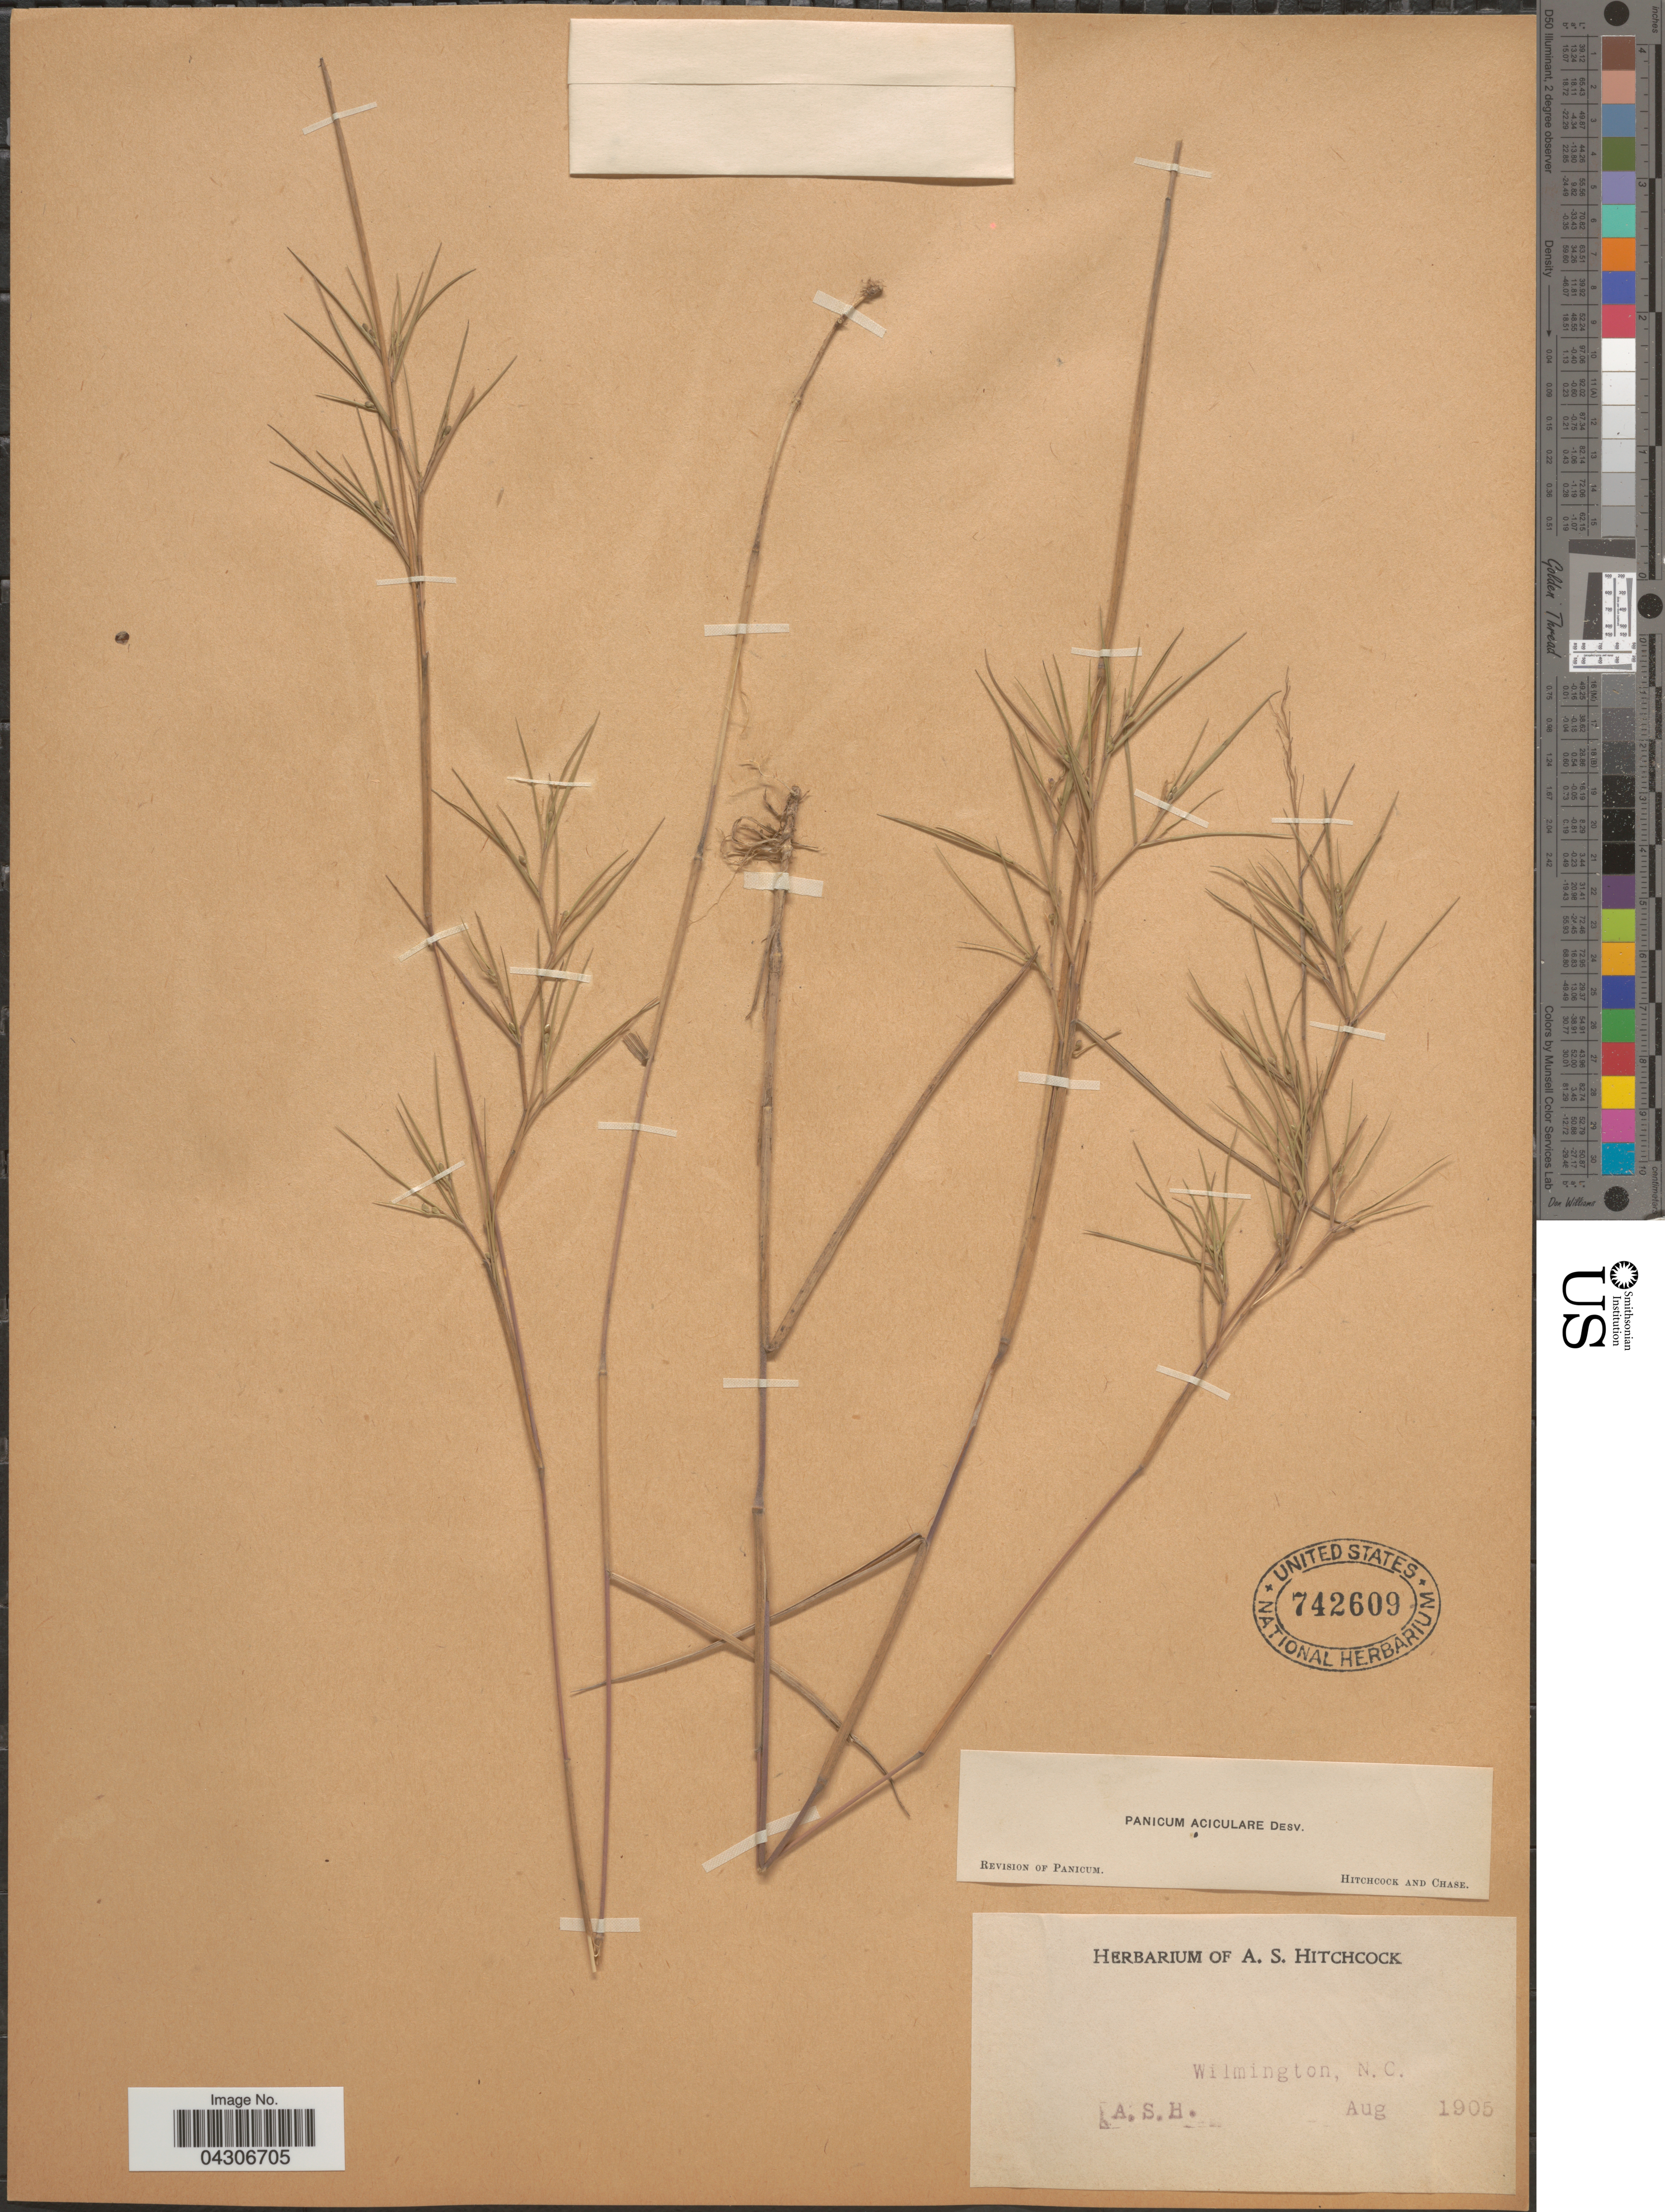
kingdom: Plantae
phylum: Tracheophyta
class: Liliopsida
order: Poales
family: Poaceae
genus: Dichanthelium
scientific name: Dichanthelium aciculare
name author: (Desv. ex Poir.) Gould & C.A. Clark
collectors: A. S. Hitchcock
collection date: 1905-08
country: United States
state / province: North Carolina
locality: Wilmington.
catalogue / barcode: US 742609